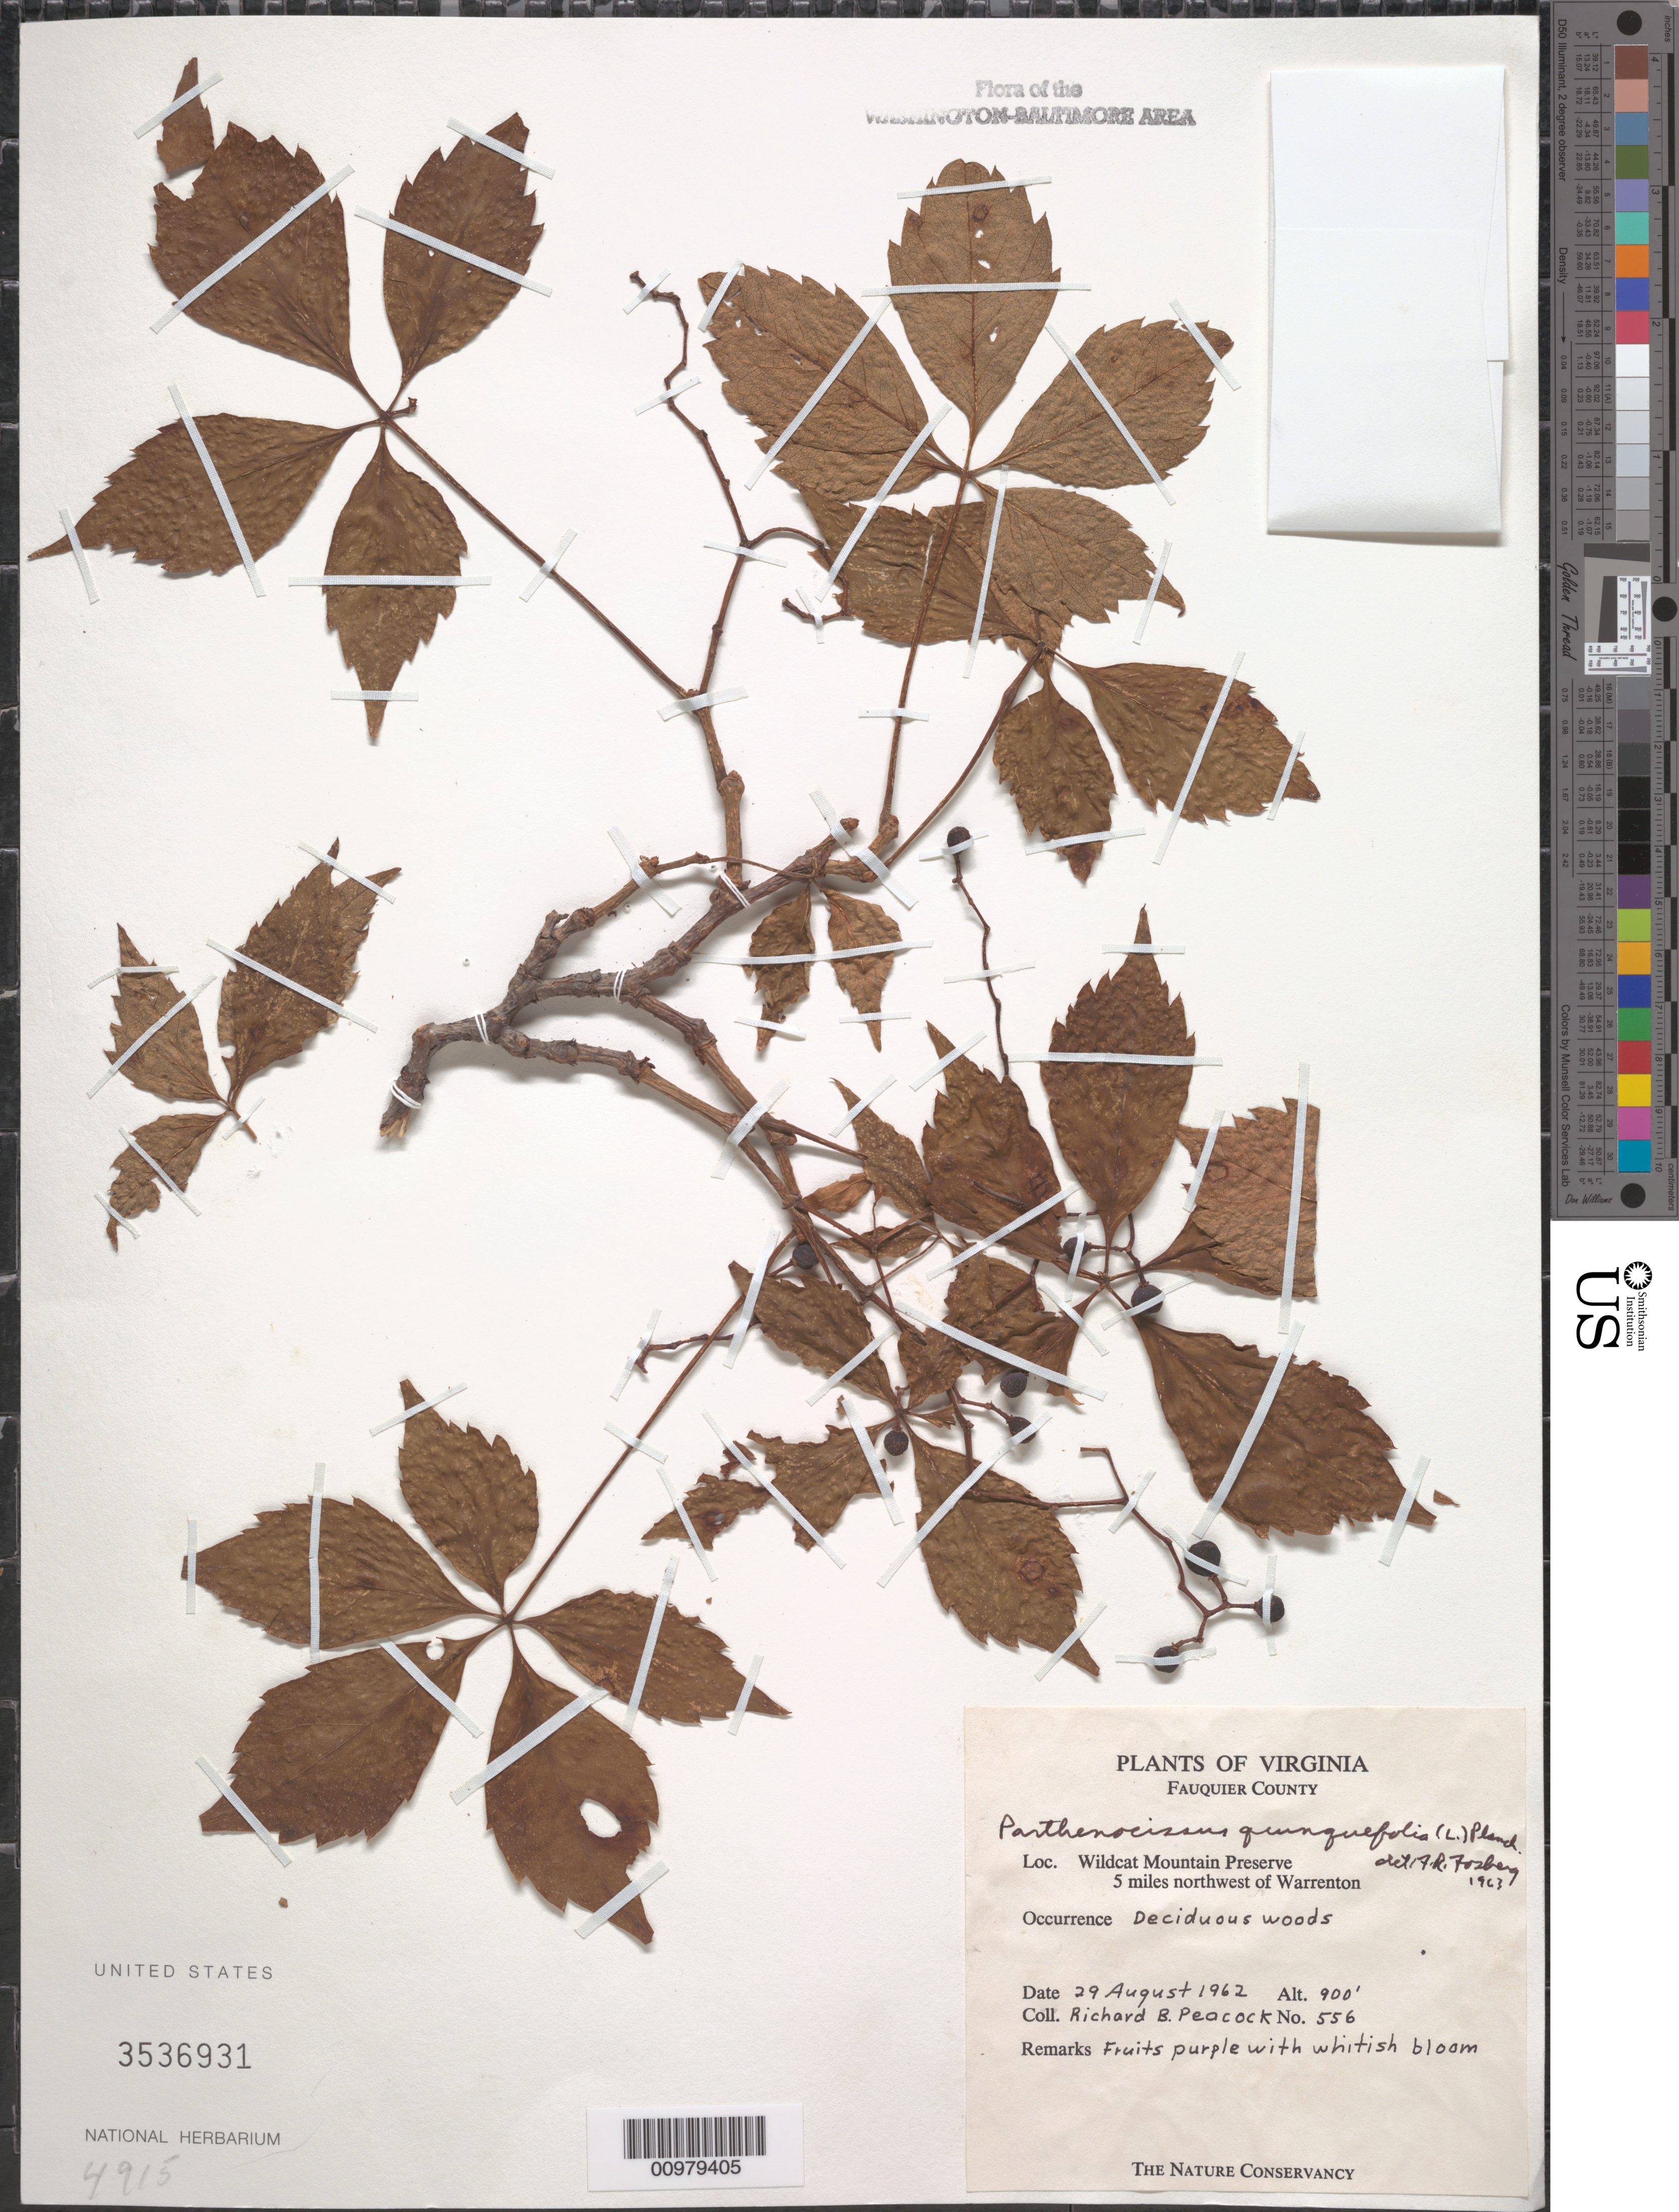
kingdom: Plantae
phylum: Tracheophyta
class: Magnoliopsida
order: Vitales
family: Vitaceae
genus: Parthenocissus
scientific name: Parthenocissus quinquefolia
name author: (L.) Planch.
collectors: R. Peacock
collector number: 556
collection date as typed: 29 Aug 1962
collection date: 1962-08-29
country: United States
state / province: Virginia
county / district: Fauquier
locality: Wildcat Mountain Preserve, 5 Mi NW of Warrenton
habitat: deciduous woods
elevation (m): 274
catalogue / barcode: US 3536931